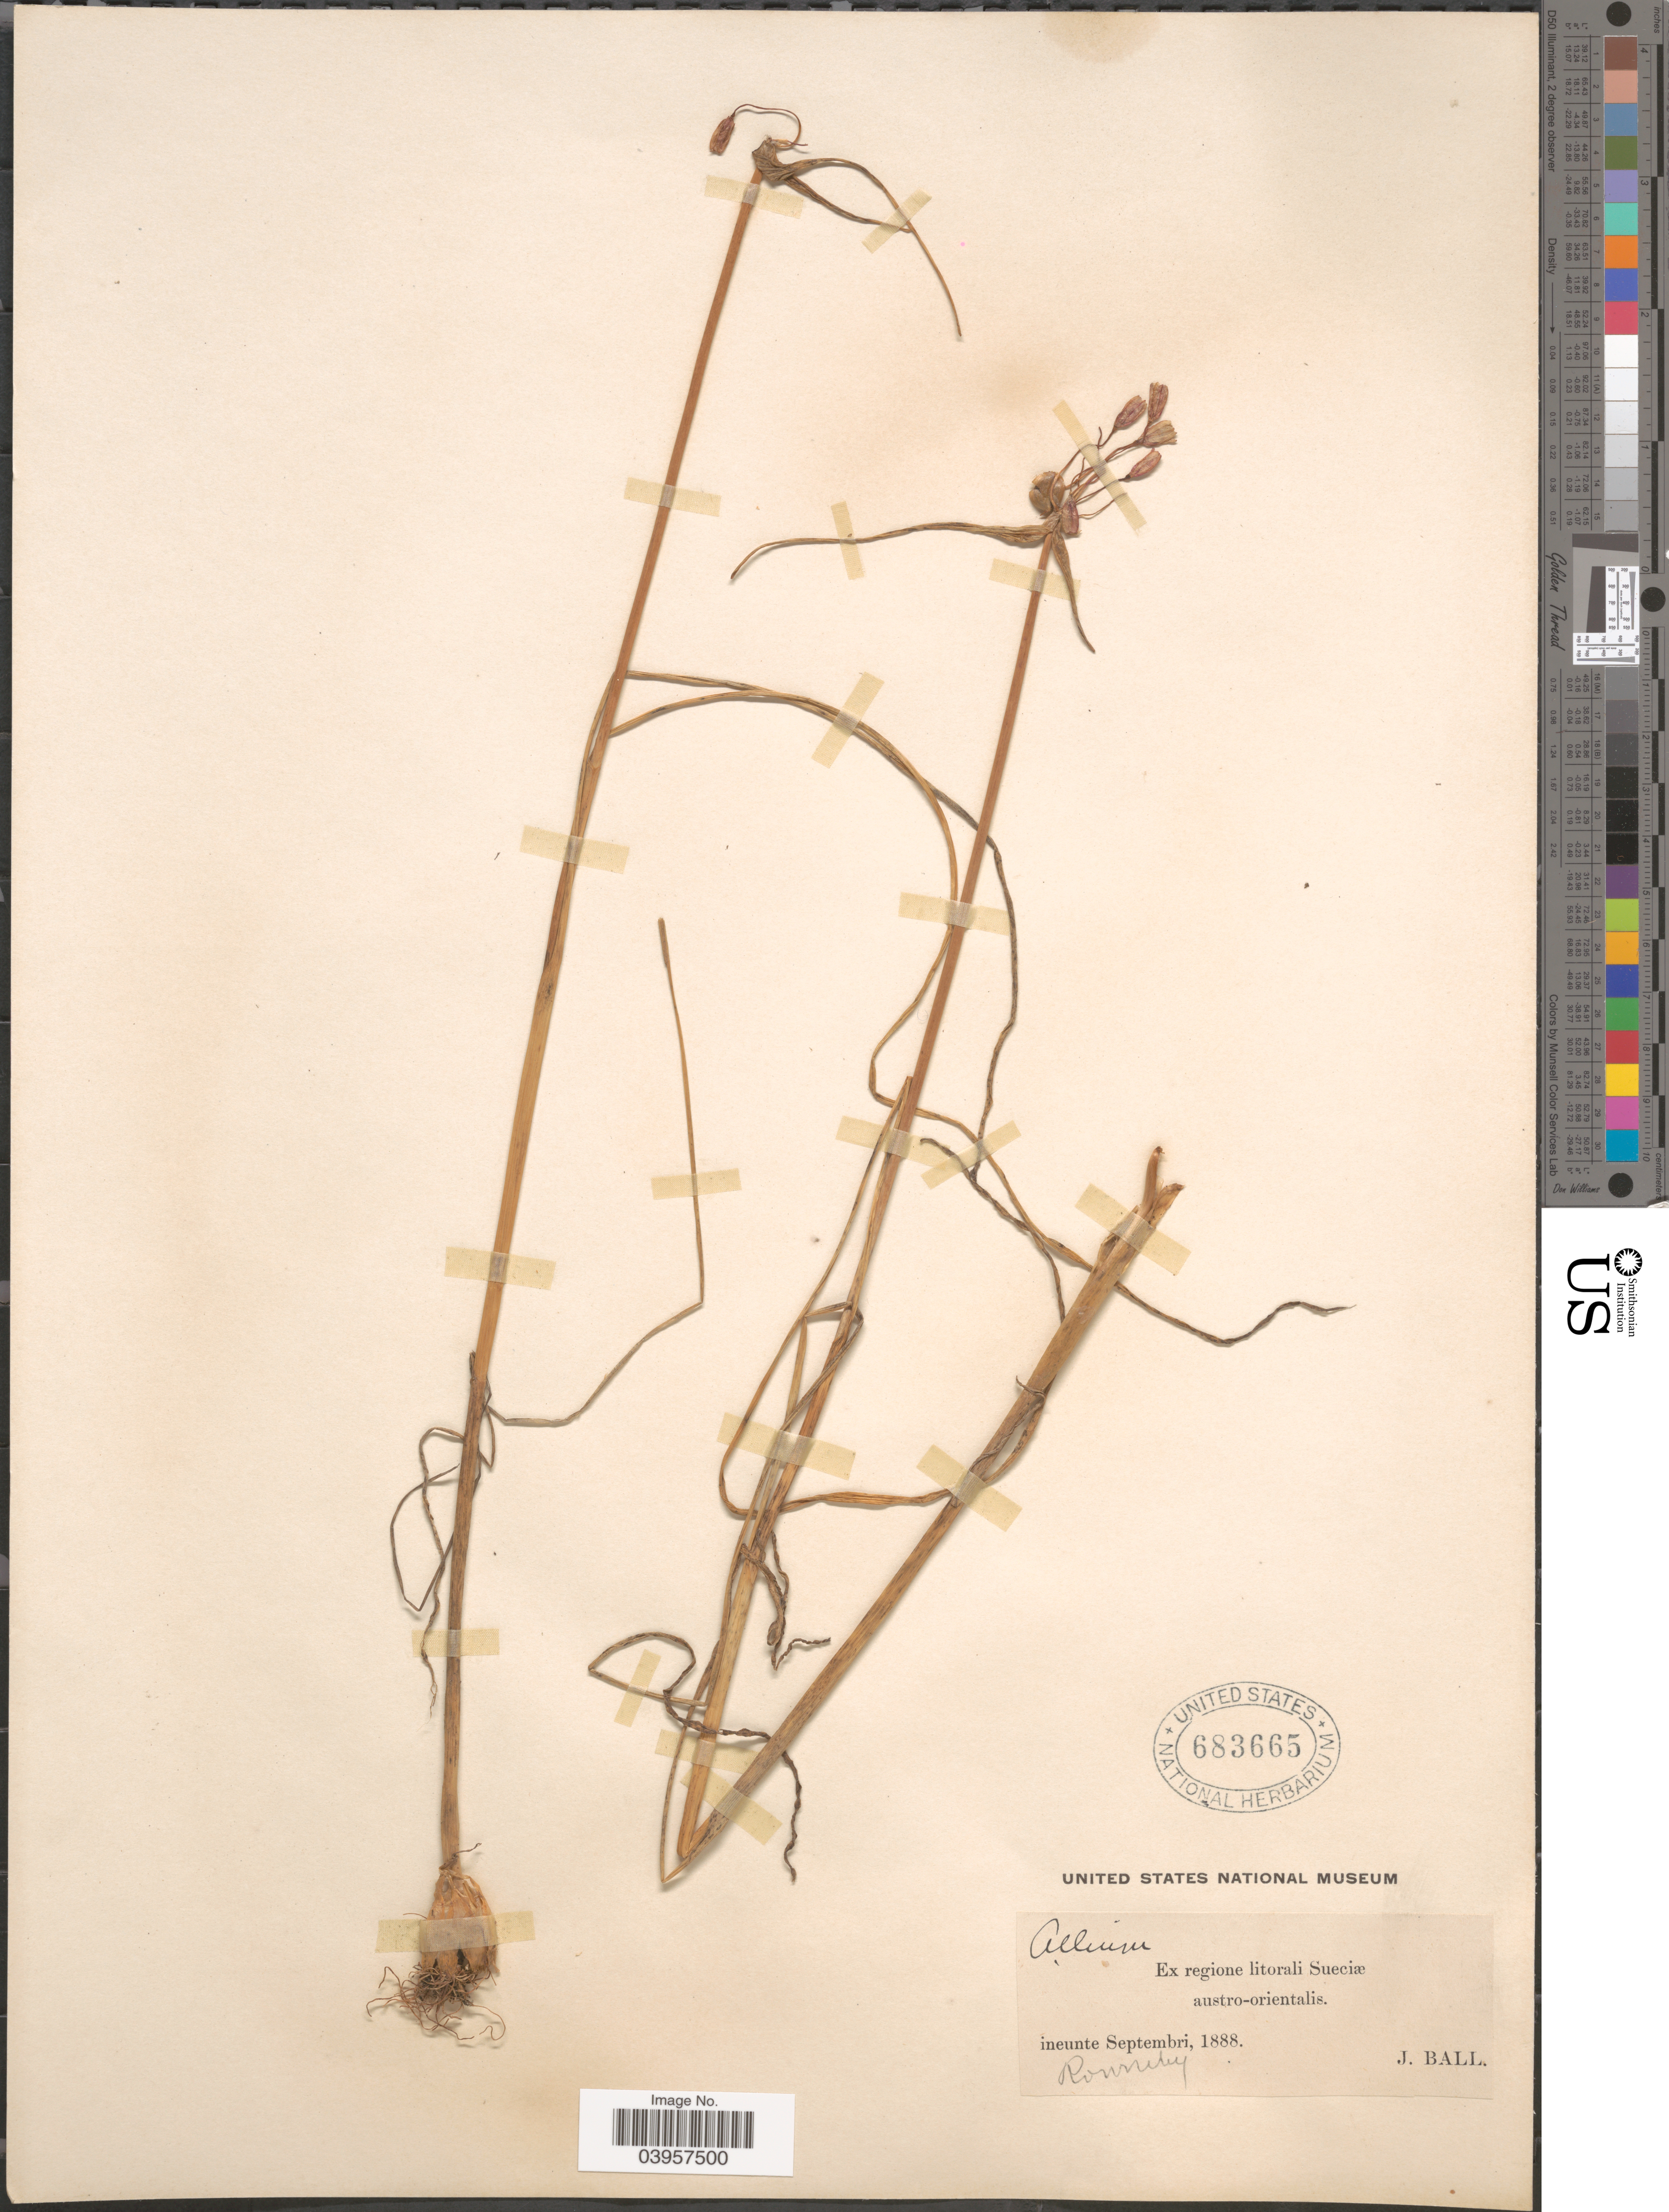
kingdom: Plantae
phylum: Tracheophyta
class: Liliopsida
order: Asparagales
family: Amaryllidaceae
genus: Allium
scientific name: Allium sp.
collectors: J. Ball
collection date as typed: Ineunte Septembri, 1888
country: Sweden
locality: Ex regione litorali Sueciae austro-orientalis.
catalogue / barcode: US 683665